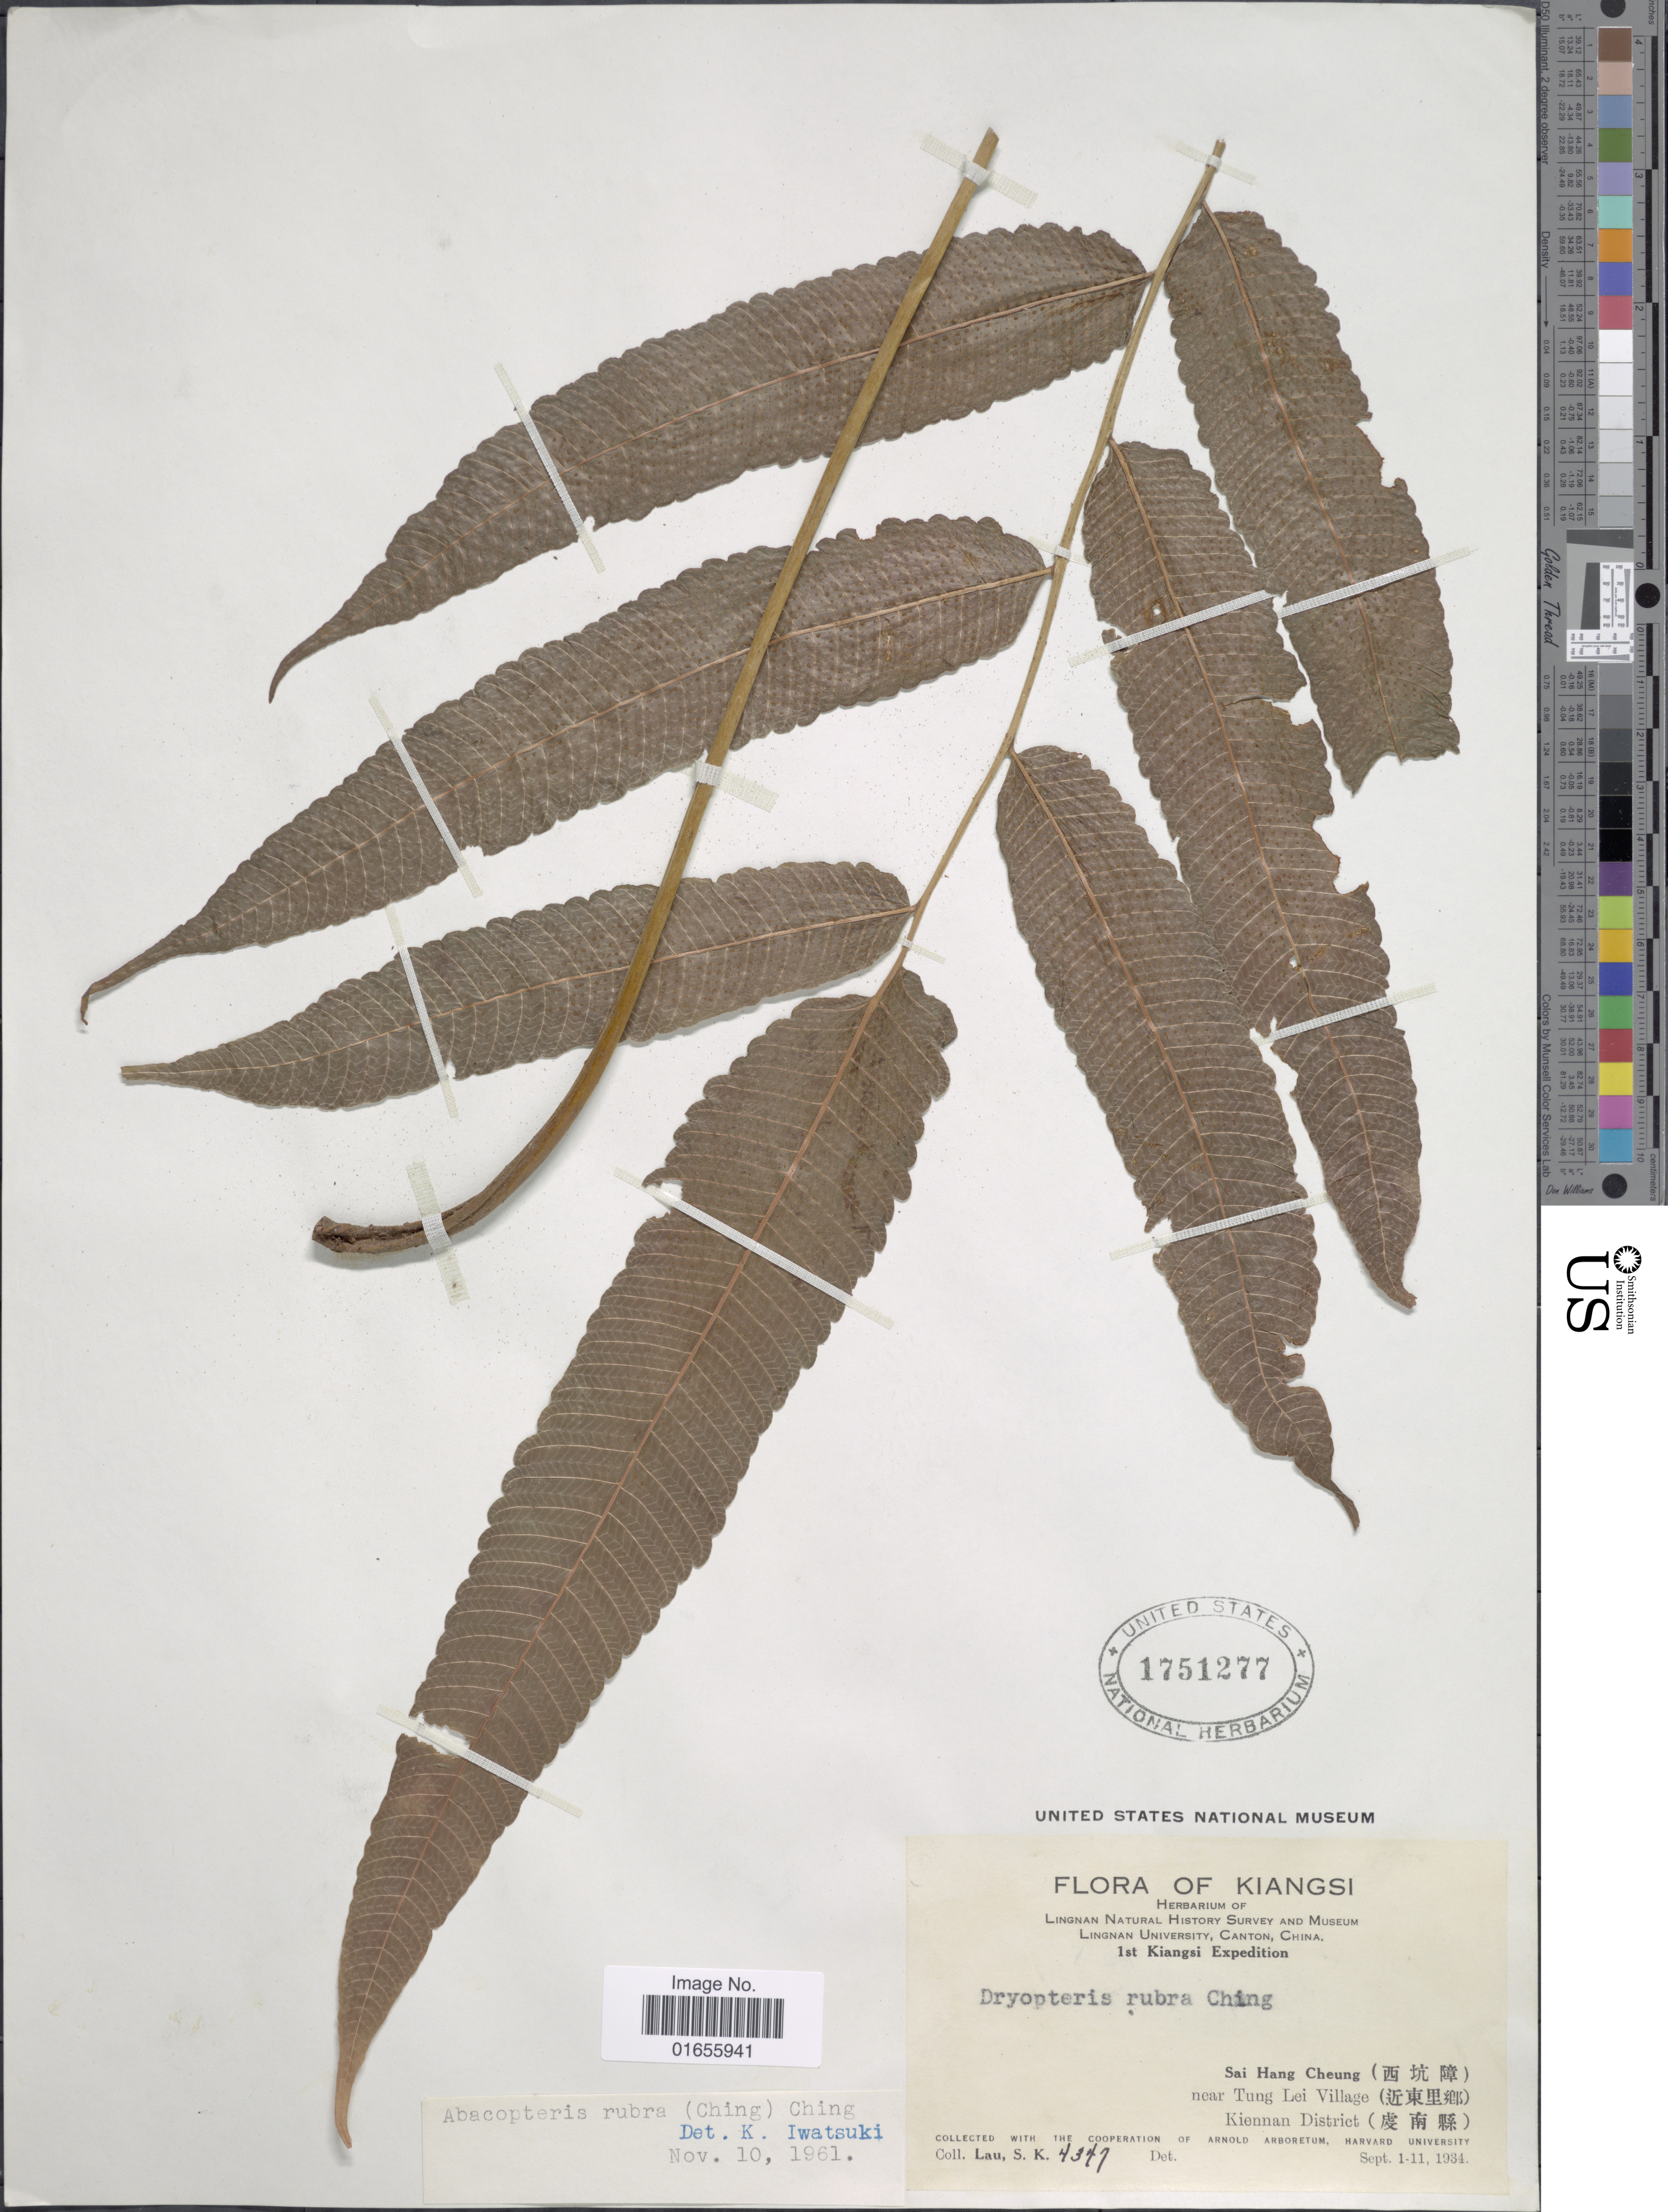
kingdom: Plantae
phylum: Tracheophyta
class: Polypodiopsida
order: Polypodiales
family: Thelypteridaceae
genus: Pronephrium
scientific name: Pronephrium lakhimpurense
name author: (Rosenst.) Holttum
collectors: S. K. Lau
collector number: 4347*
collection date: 1934-09-01/1934-09-11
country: China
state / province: Jiangxi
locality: Kiangsi, Sai Hang Cheung near Tung Lei Village, Kiennan District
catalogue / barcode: US 1751277